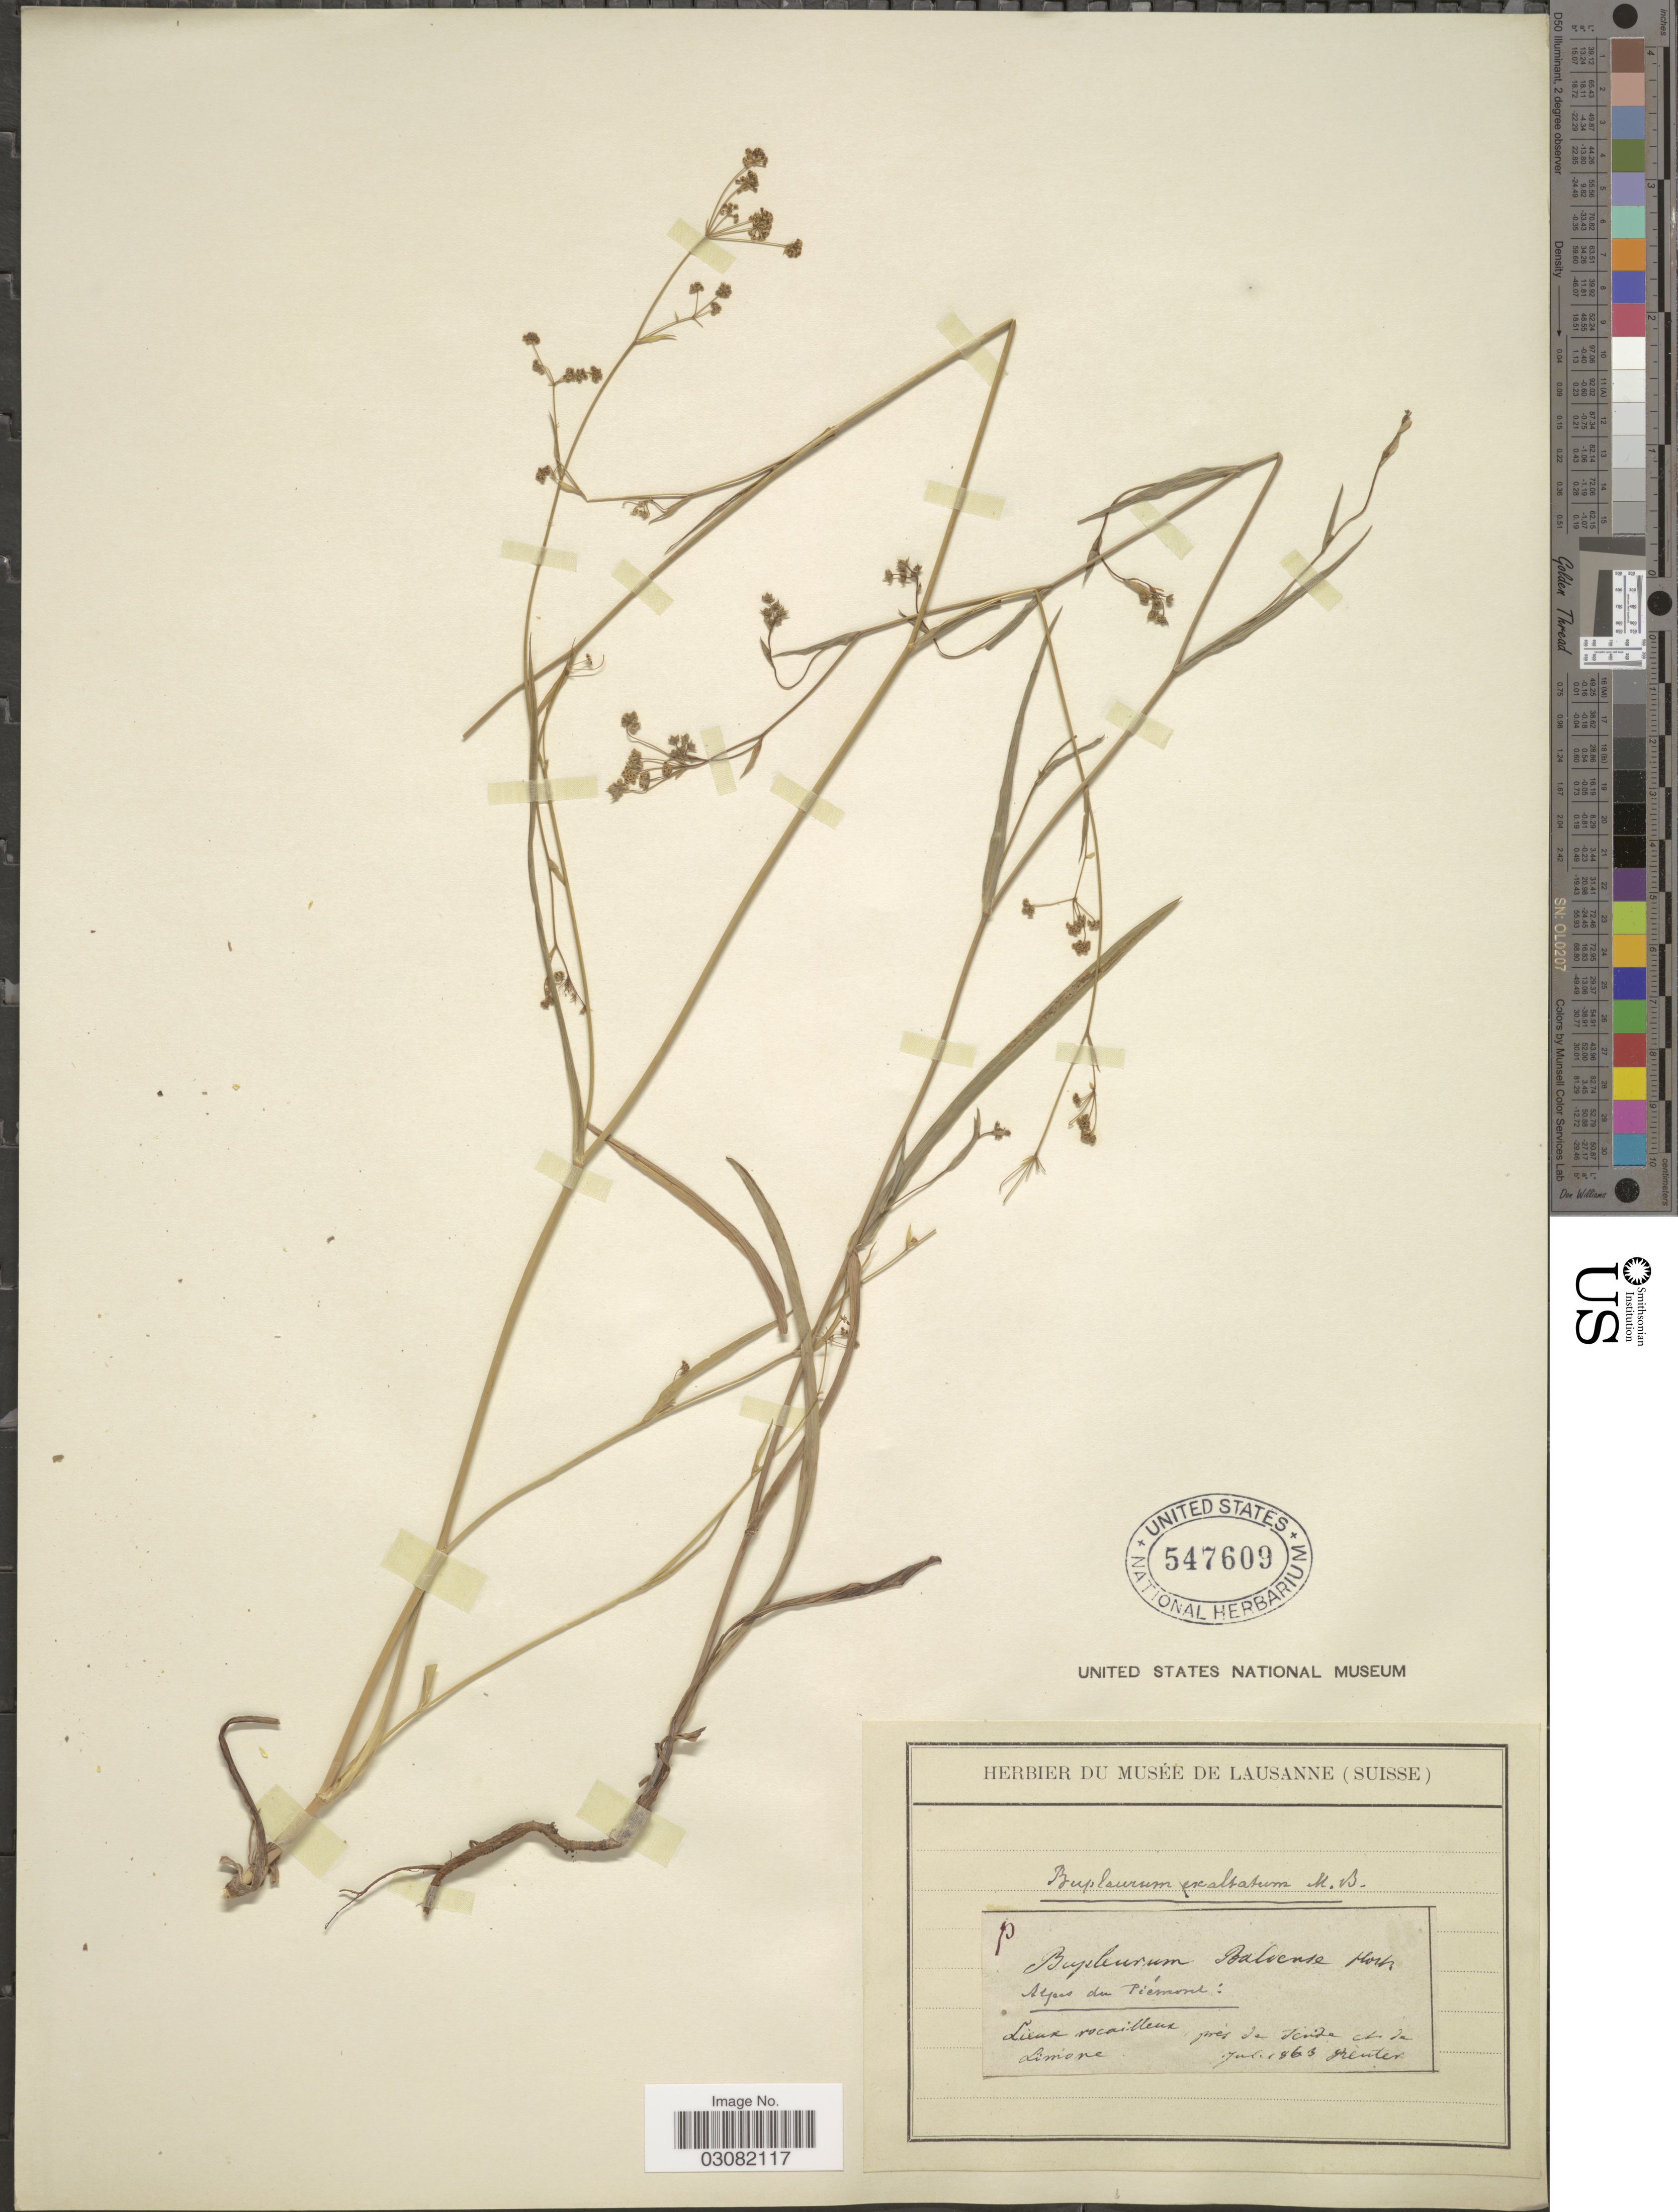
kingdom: Plantae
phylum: Tracheophyta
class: Magnoliopsida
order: Apiales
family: Apiaceae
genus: Bupleurum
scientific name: Bupleurum exaltatum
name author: M. Bieb.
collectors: G. F. Reuter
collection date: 1863-07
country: Italy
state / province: Piedmont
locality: Alpes du Piemont. Lieux rocailleux près de Tende de la Limone.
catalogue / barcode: US 547609